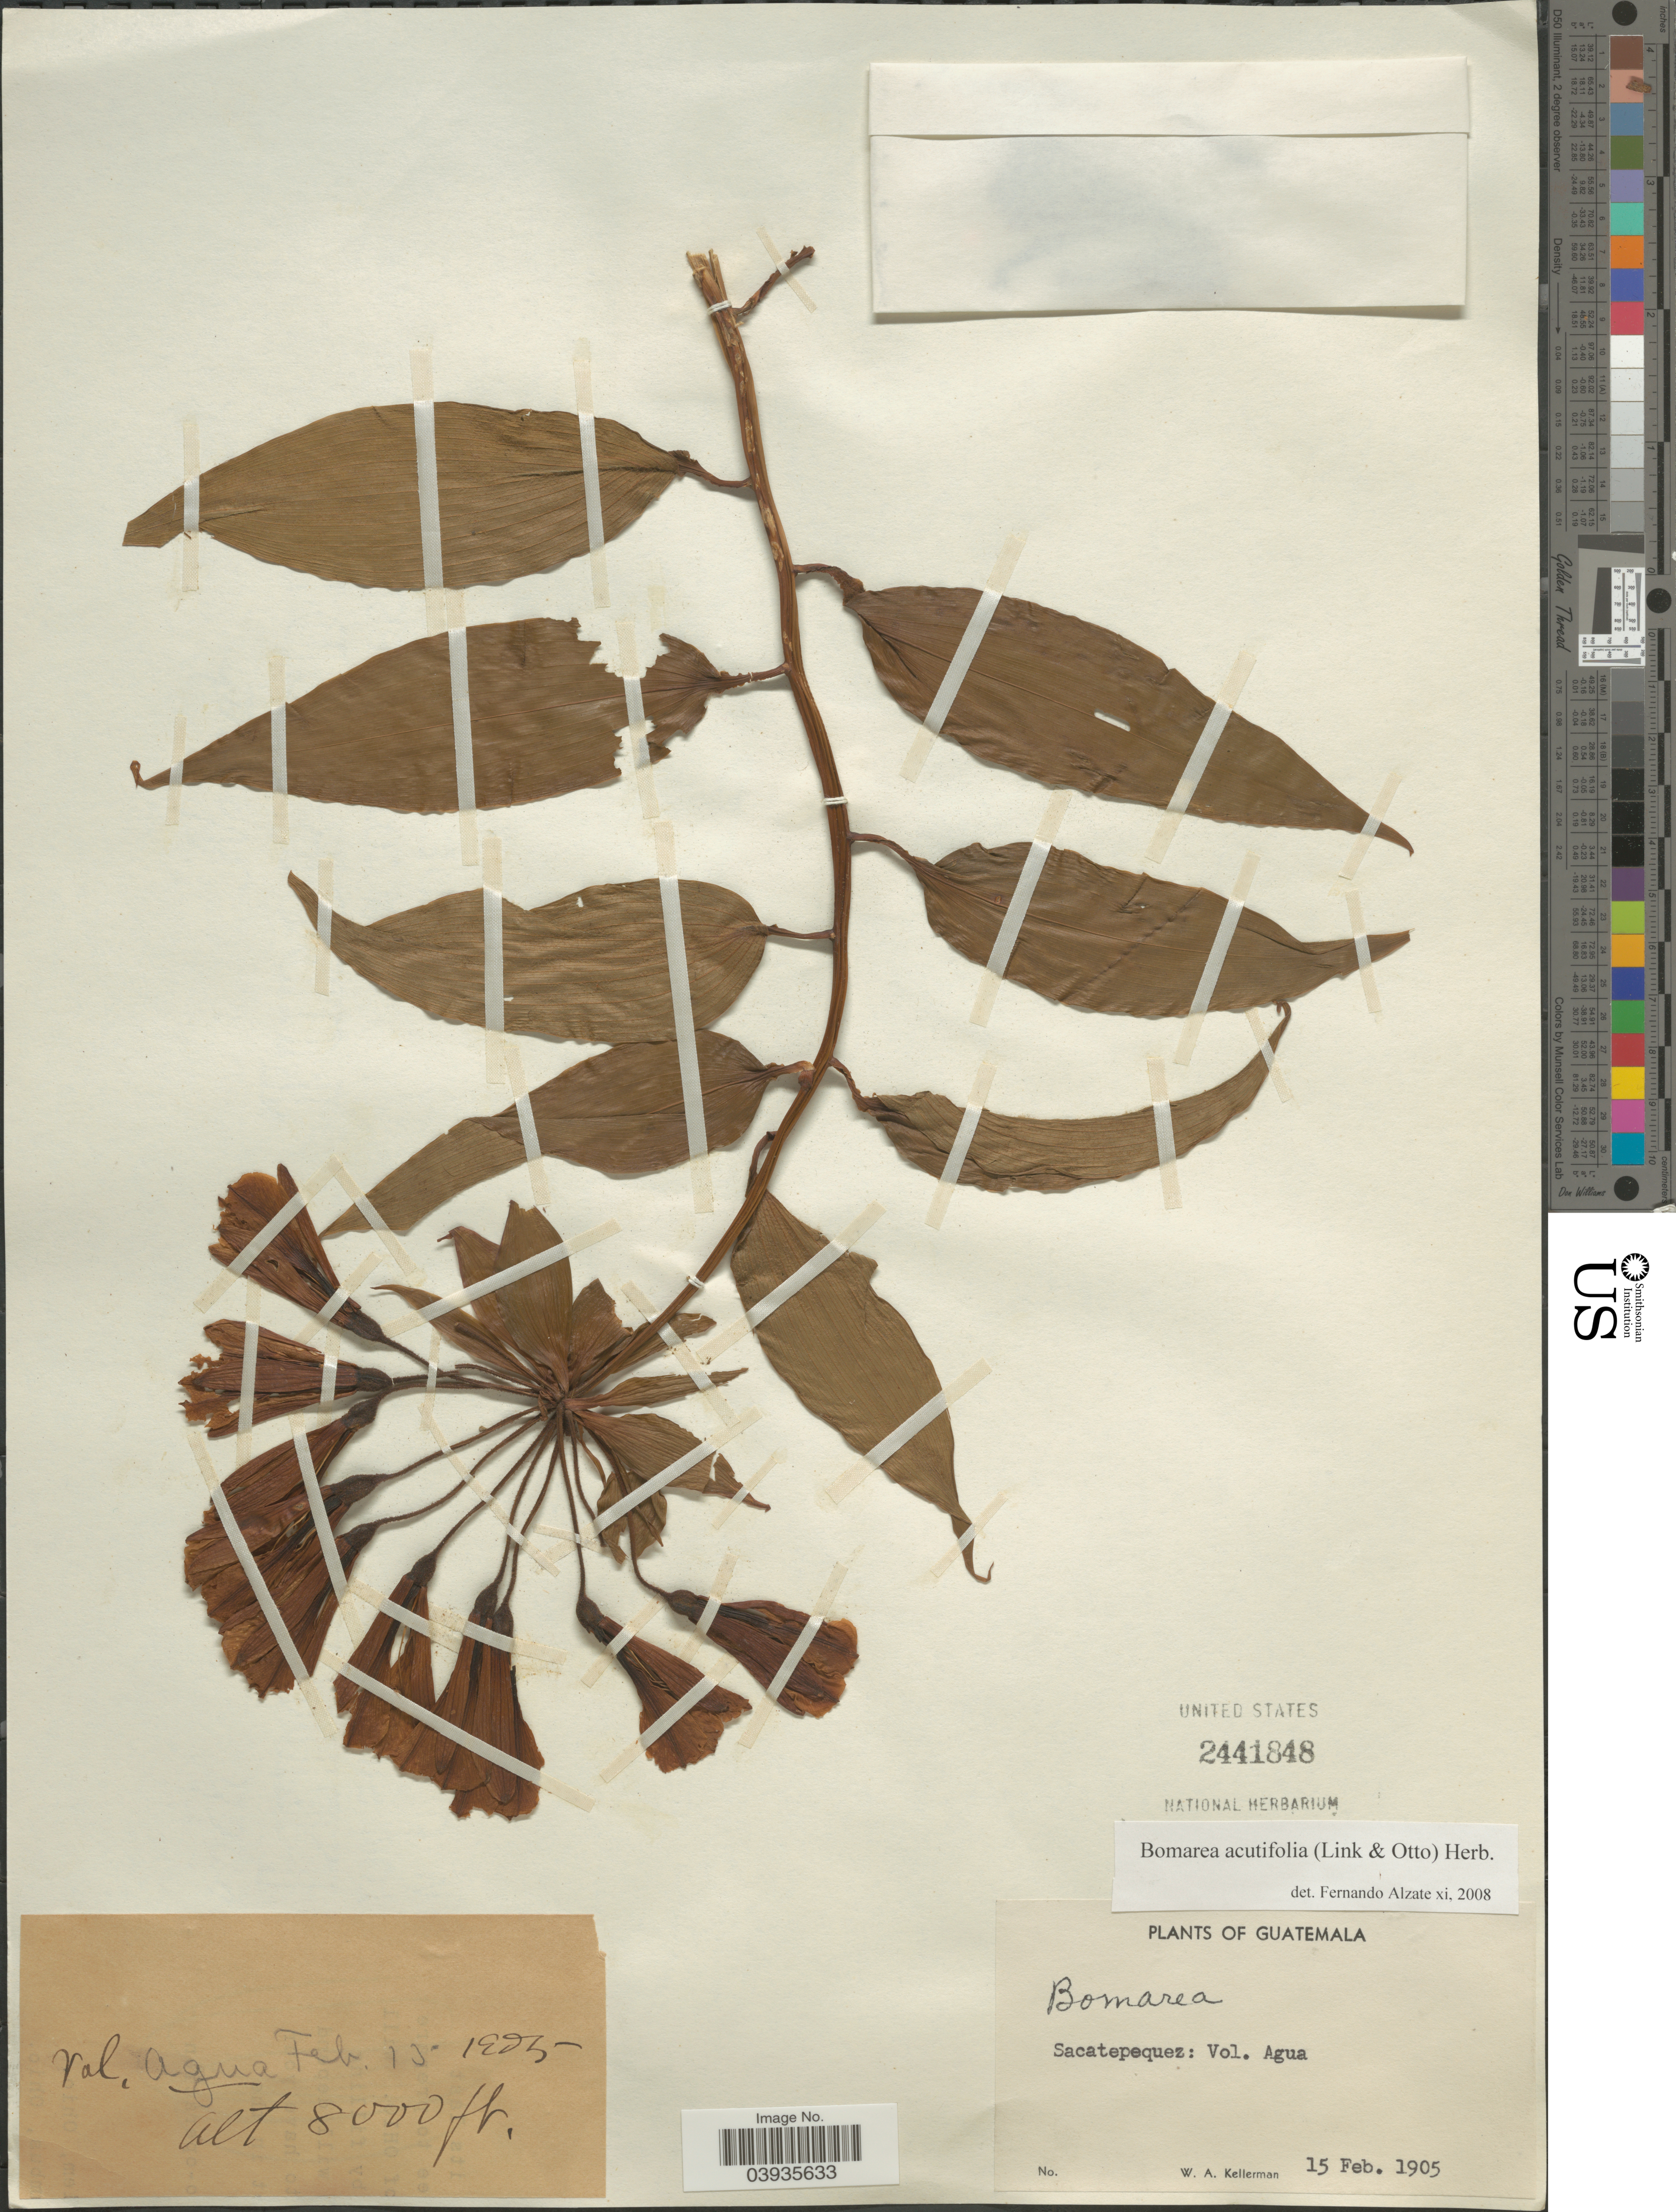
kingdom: Plantae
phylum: Tracheophyta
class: Liliopsida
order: Liliales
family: Alstroemeriaceae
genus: Bomarea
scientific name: Bomarea acutifolia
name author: (Link & Otto) Herb.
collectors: W. Kellerman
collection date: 1905-02-15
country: Guatemala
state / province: Sacatepequez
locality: Vol. Agua.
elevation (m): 2438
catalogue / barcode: US 2441848